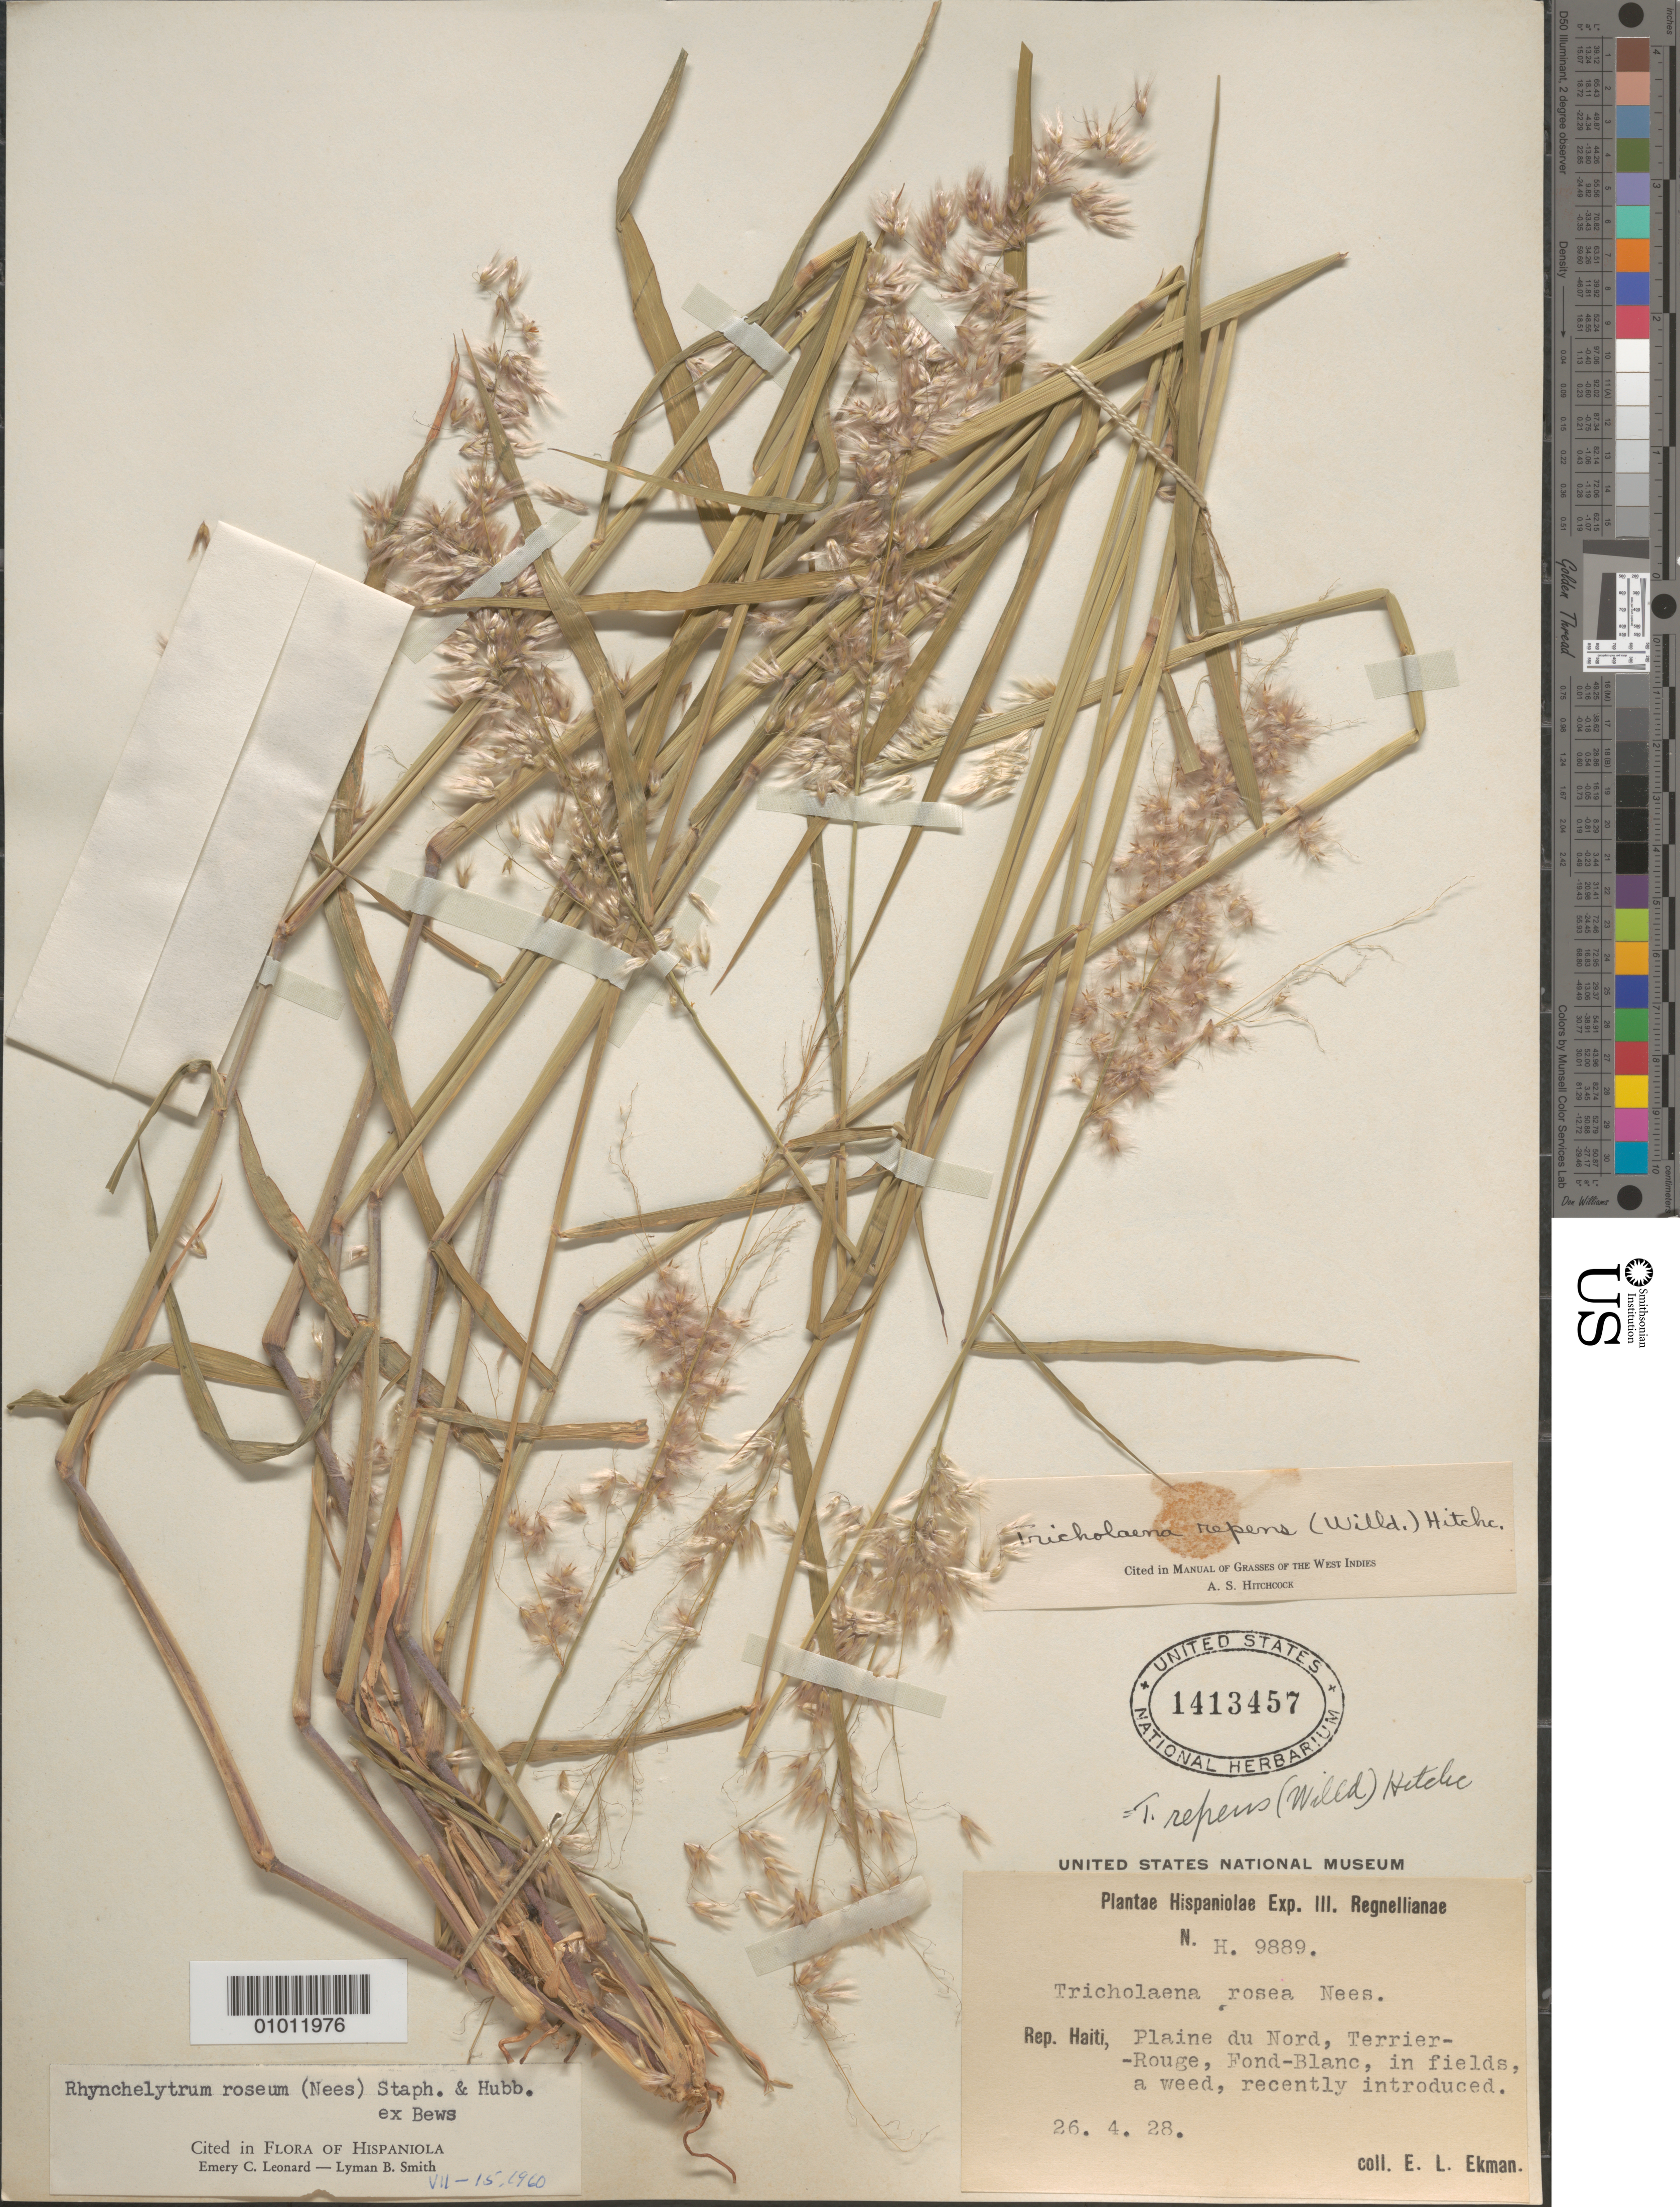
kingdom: Plantae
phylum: Tracheophyta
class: Liliopsida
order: Poales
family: Poaceae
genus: Rhynchelytrum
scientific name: Rhynchelytrum roseum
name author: (Nees) Stapf & C.E. Hubb.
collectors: E. L. Ekman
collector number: H 9889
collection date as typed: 26 Apr 1928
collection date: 1928-04-26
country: Haiti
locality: Plaine de Norde, Terrier-Rouge, Fond-Blanc, in fields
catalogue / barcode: US 1313457